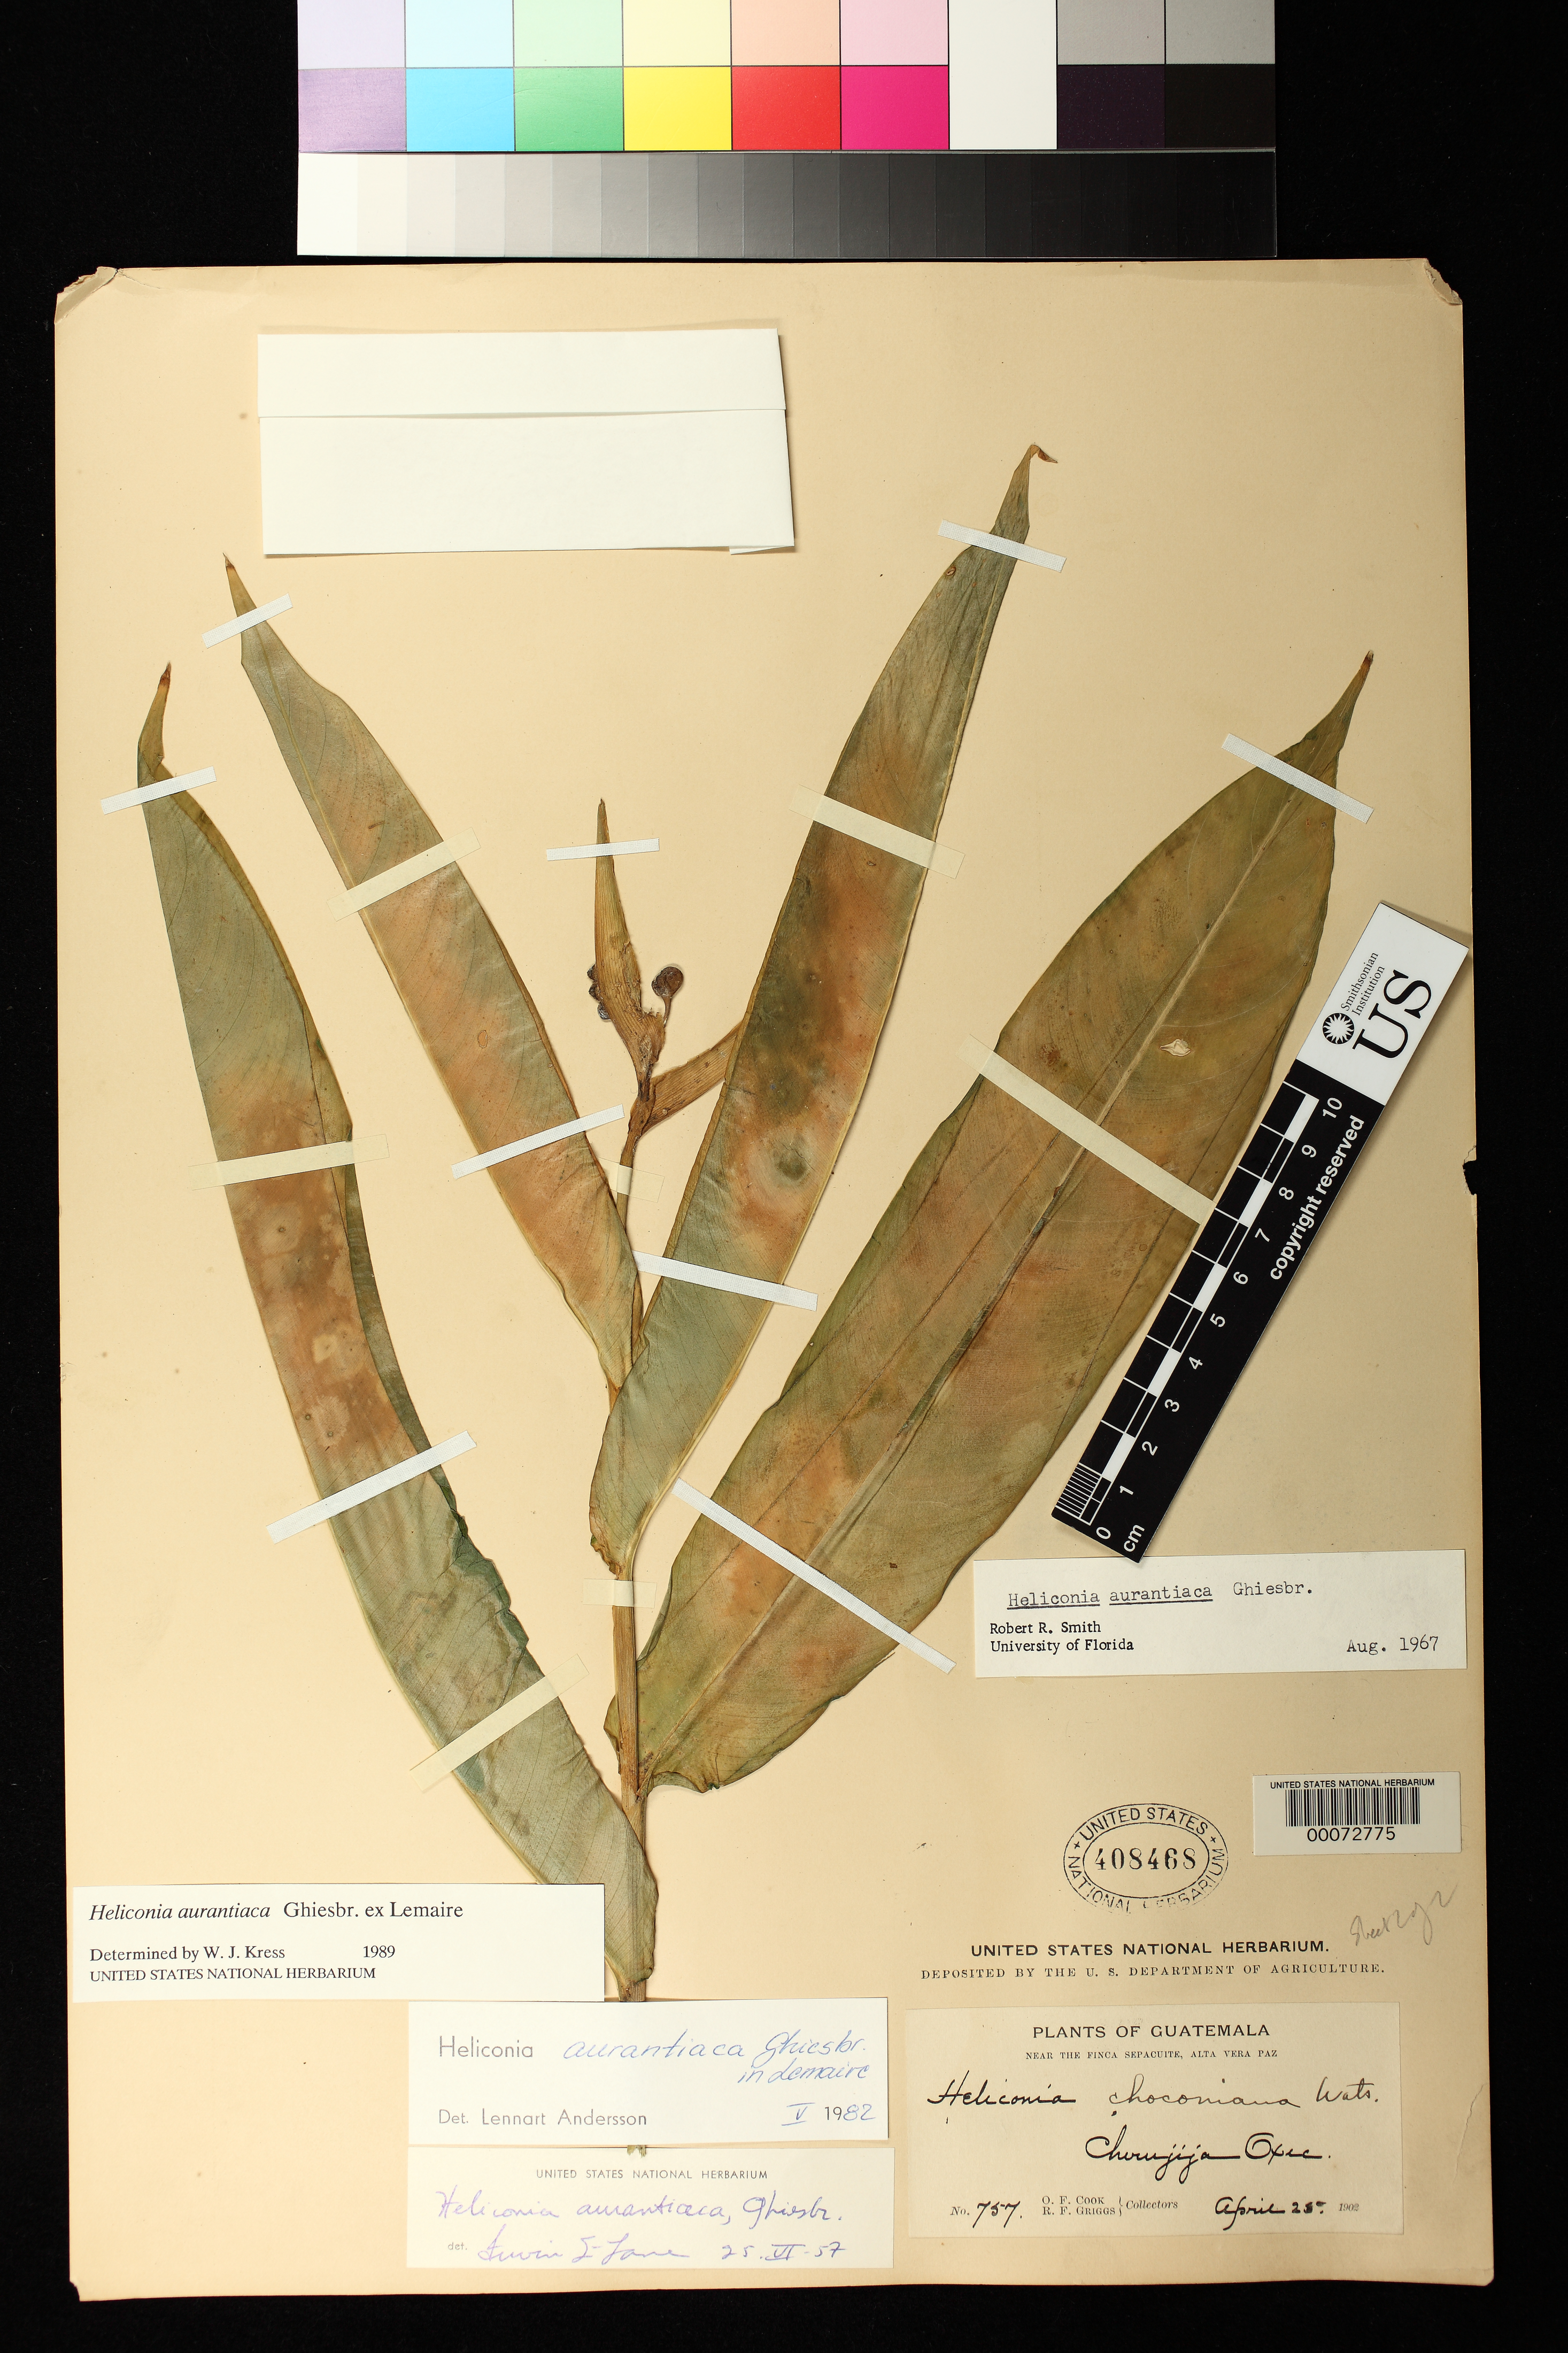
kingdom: Plantae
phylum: Tracheophyta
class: Liliopsida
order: Zingiberales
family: Heliconiaceae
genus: Heliconia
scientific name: Heliconia aurantiaca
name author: Ghiesbr. ex Lem.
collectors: O. F. Cook & R. F. Griggs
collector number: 757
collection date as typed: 25 Apr 1902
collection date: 1902-04-25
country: Guatemala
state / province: Alta Verapaz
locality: Near the Finca Sepacuite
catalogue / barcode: US 408468